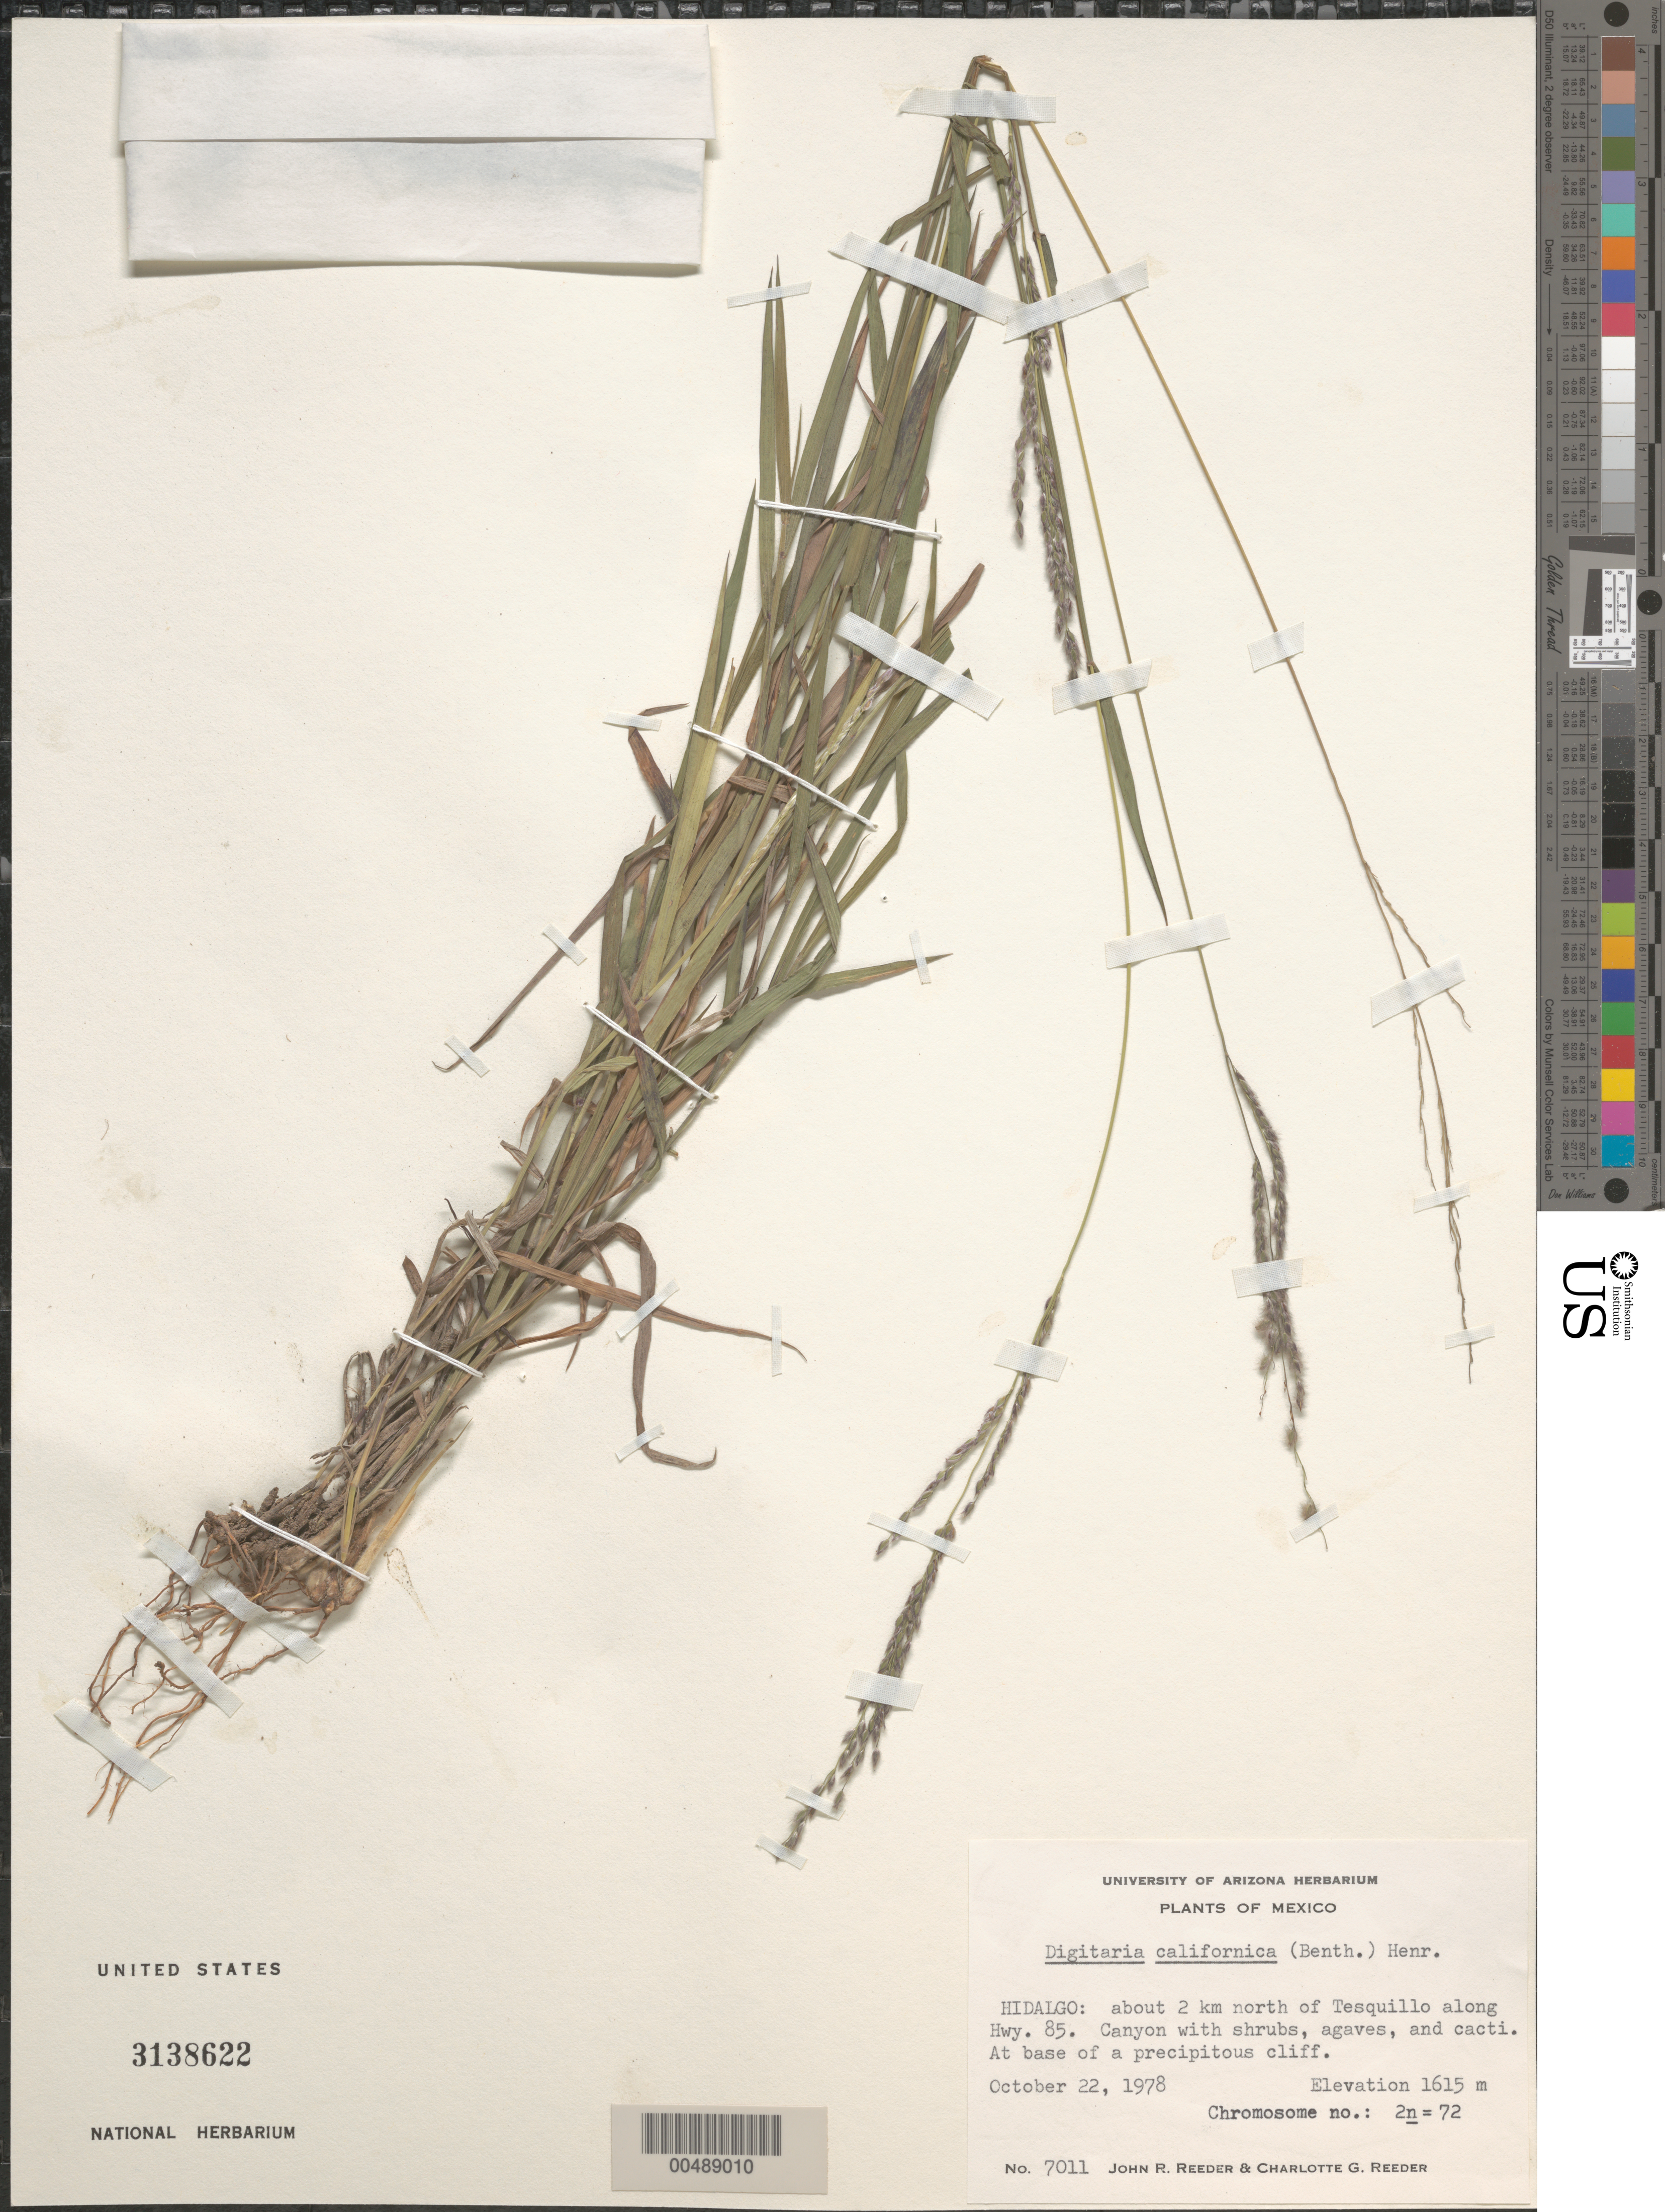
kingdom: Plantae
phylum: Tracheophyta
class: Liliopsida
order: Poales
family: Poaceae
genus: Digitaria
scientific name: Digitaria californica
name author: (Benth.) Henr.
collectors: J. R. Reeder & C. G. Reeder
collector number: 7011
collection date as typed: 22 Oct 1978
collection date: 1978-10-22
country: Mexico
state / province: Hidalgo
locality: About 2 km N of Tesquillo along Hwy 85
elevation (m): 492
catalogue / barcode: US 3138622